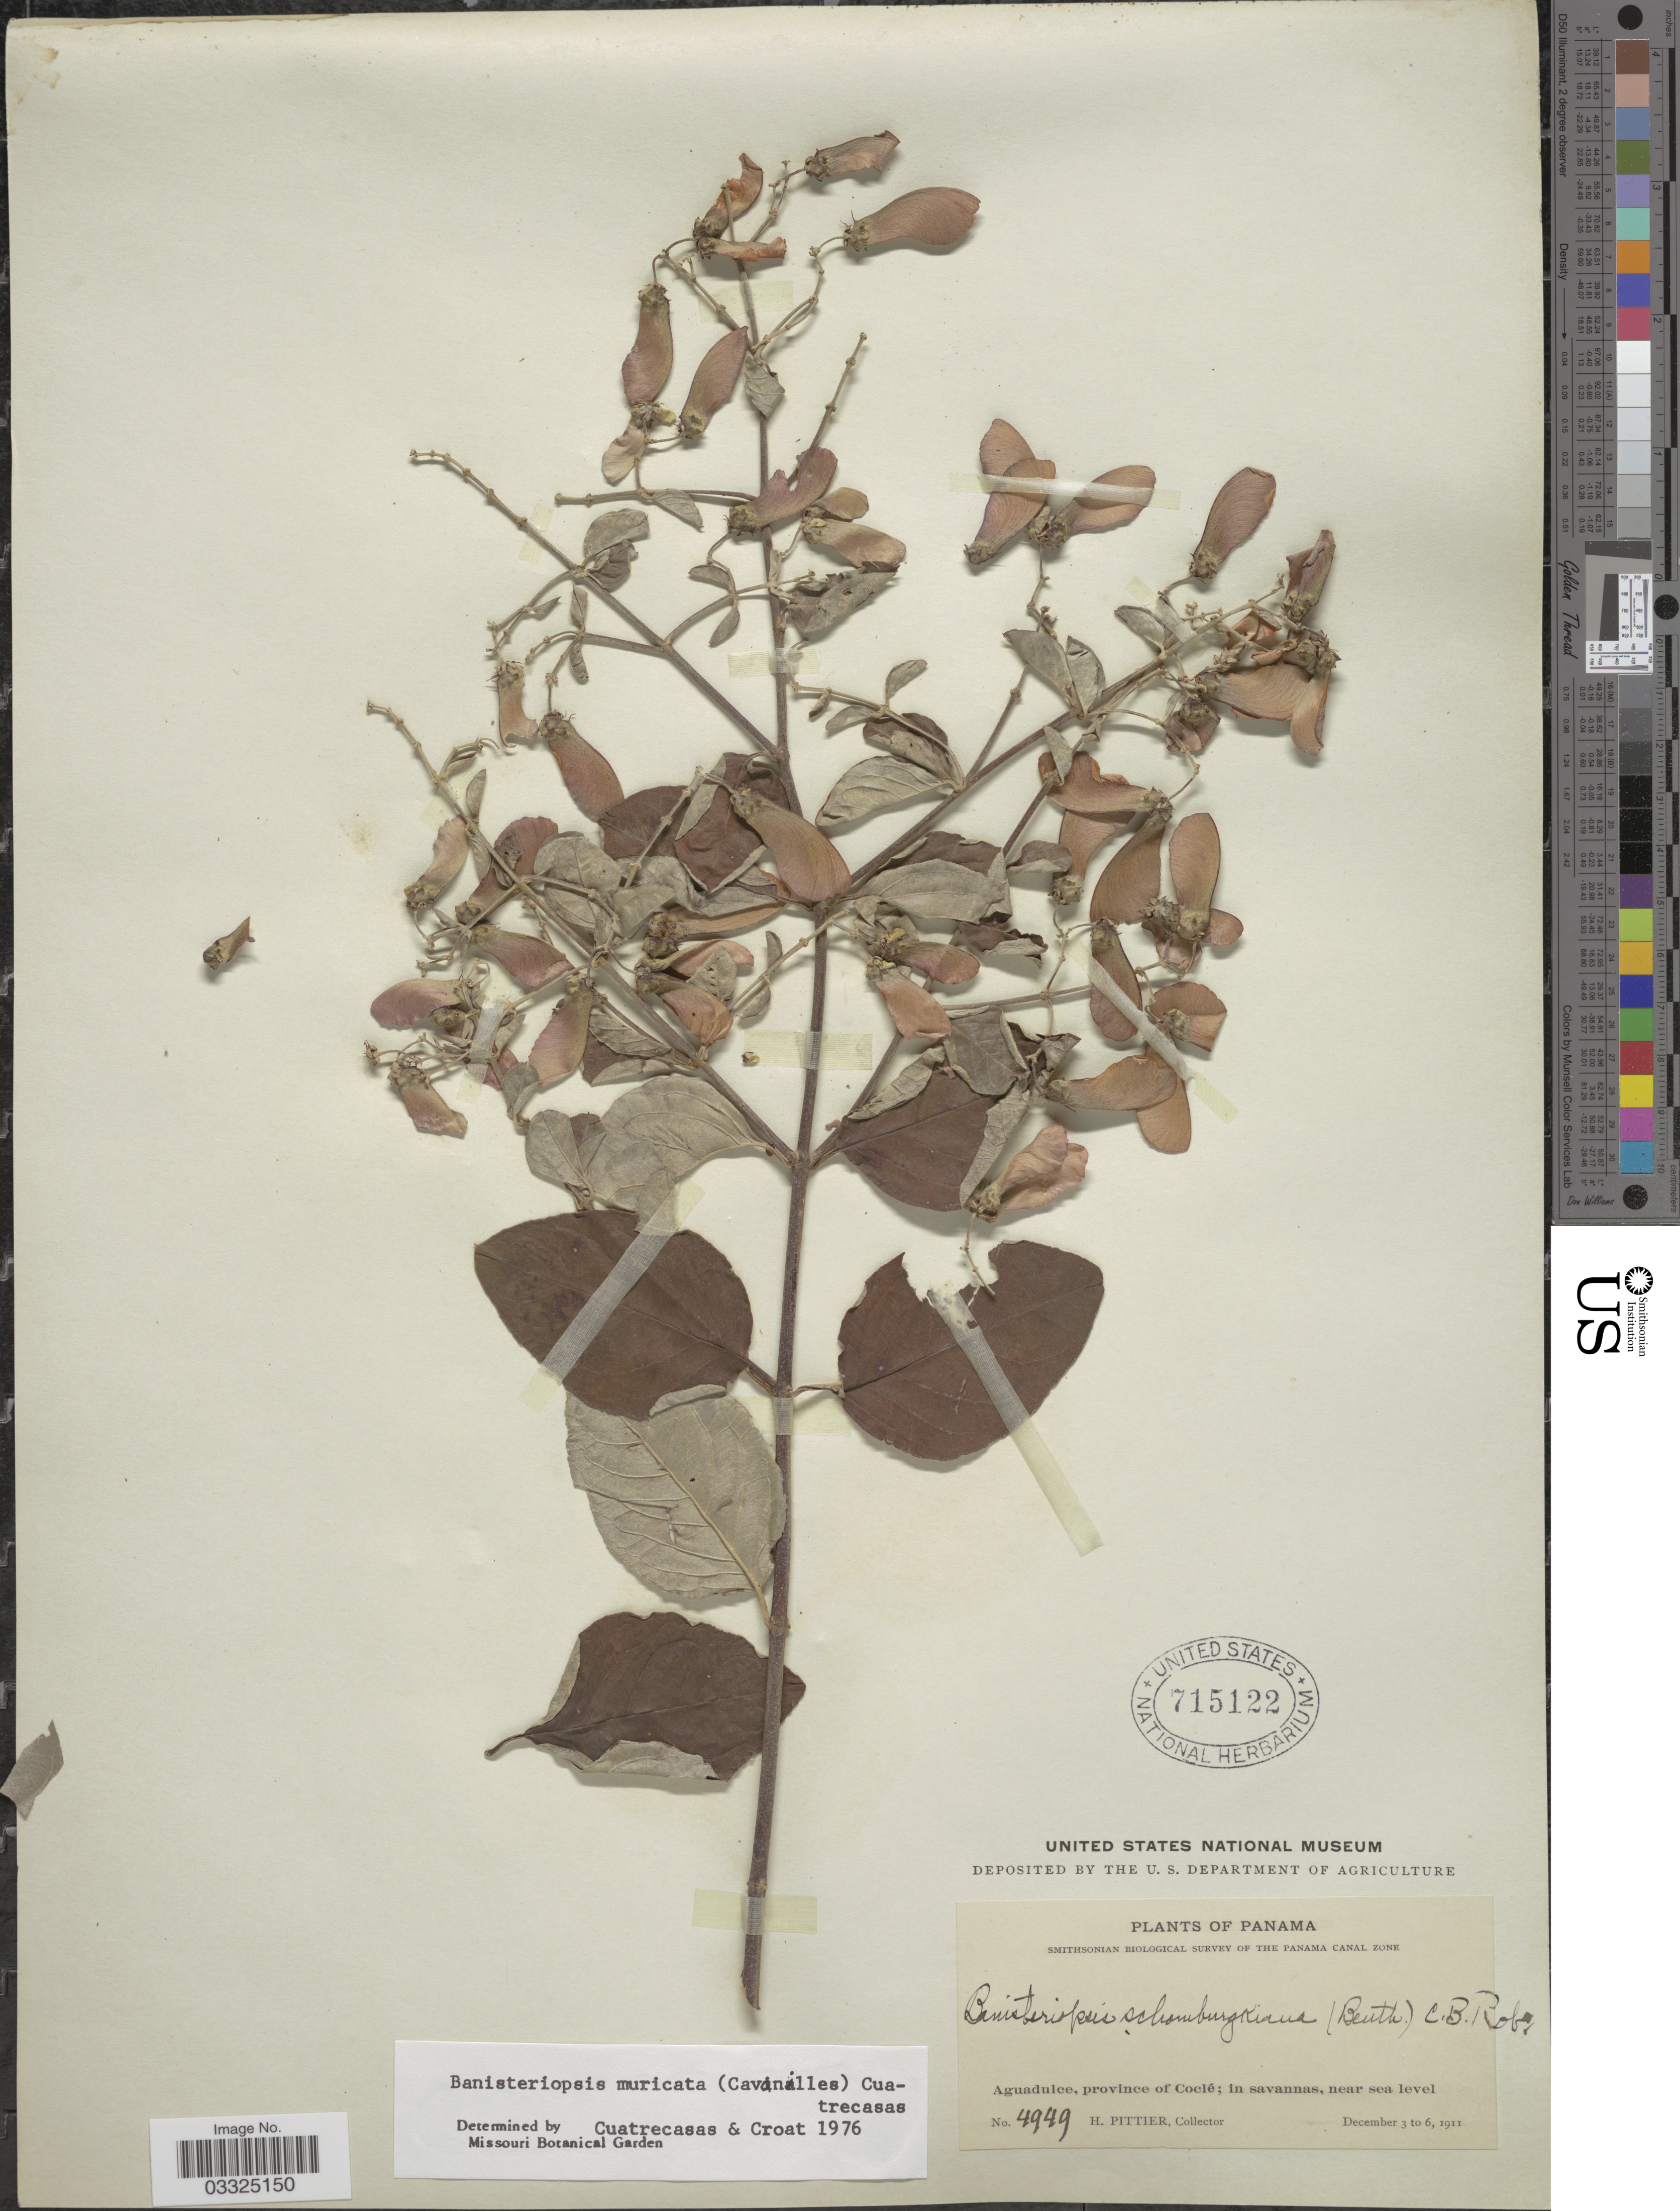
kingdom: Plantae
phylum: Tracheophyta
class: Magnoliopsida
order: Malpighiales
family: Malpighiaceae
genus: Banisteriopsis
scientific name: Banisteriopsis muricata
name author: (Cav.) Cuatrec.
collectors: H. F. Pittier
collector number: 4949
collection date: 1911-12-03/1911-12-06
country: Panama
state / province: Coclé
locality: Aguadulce, province of Coclé.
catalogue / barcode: US 715122